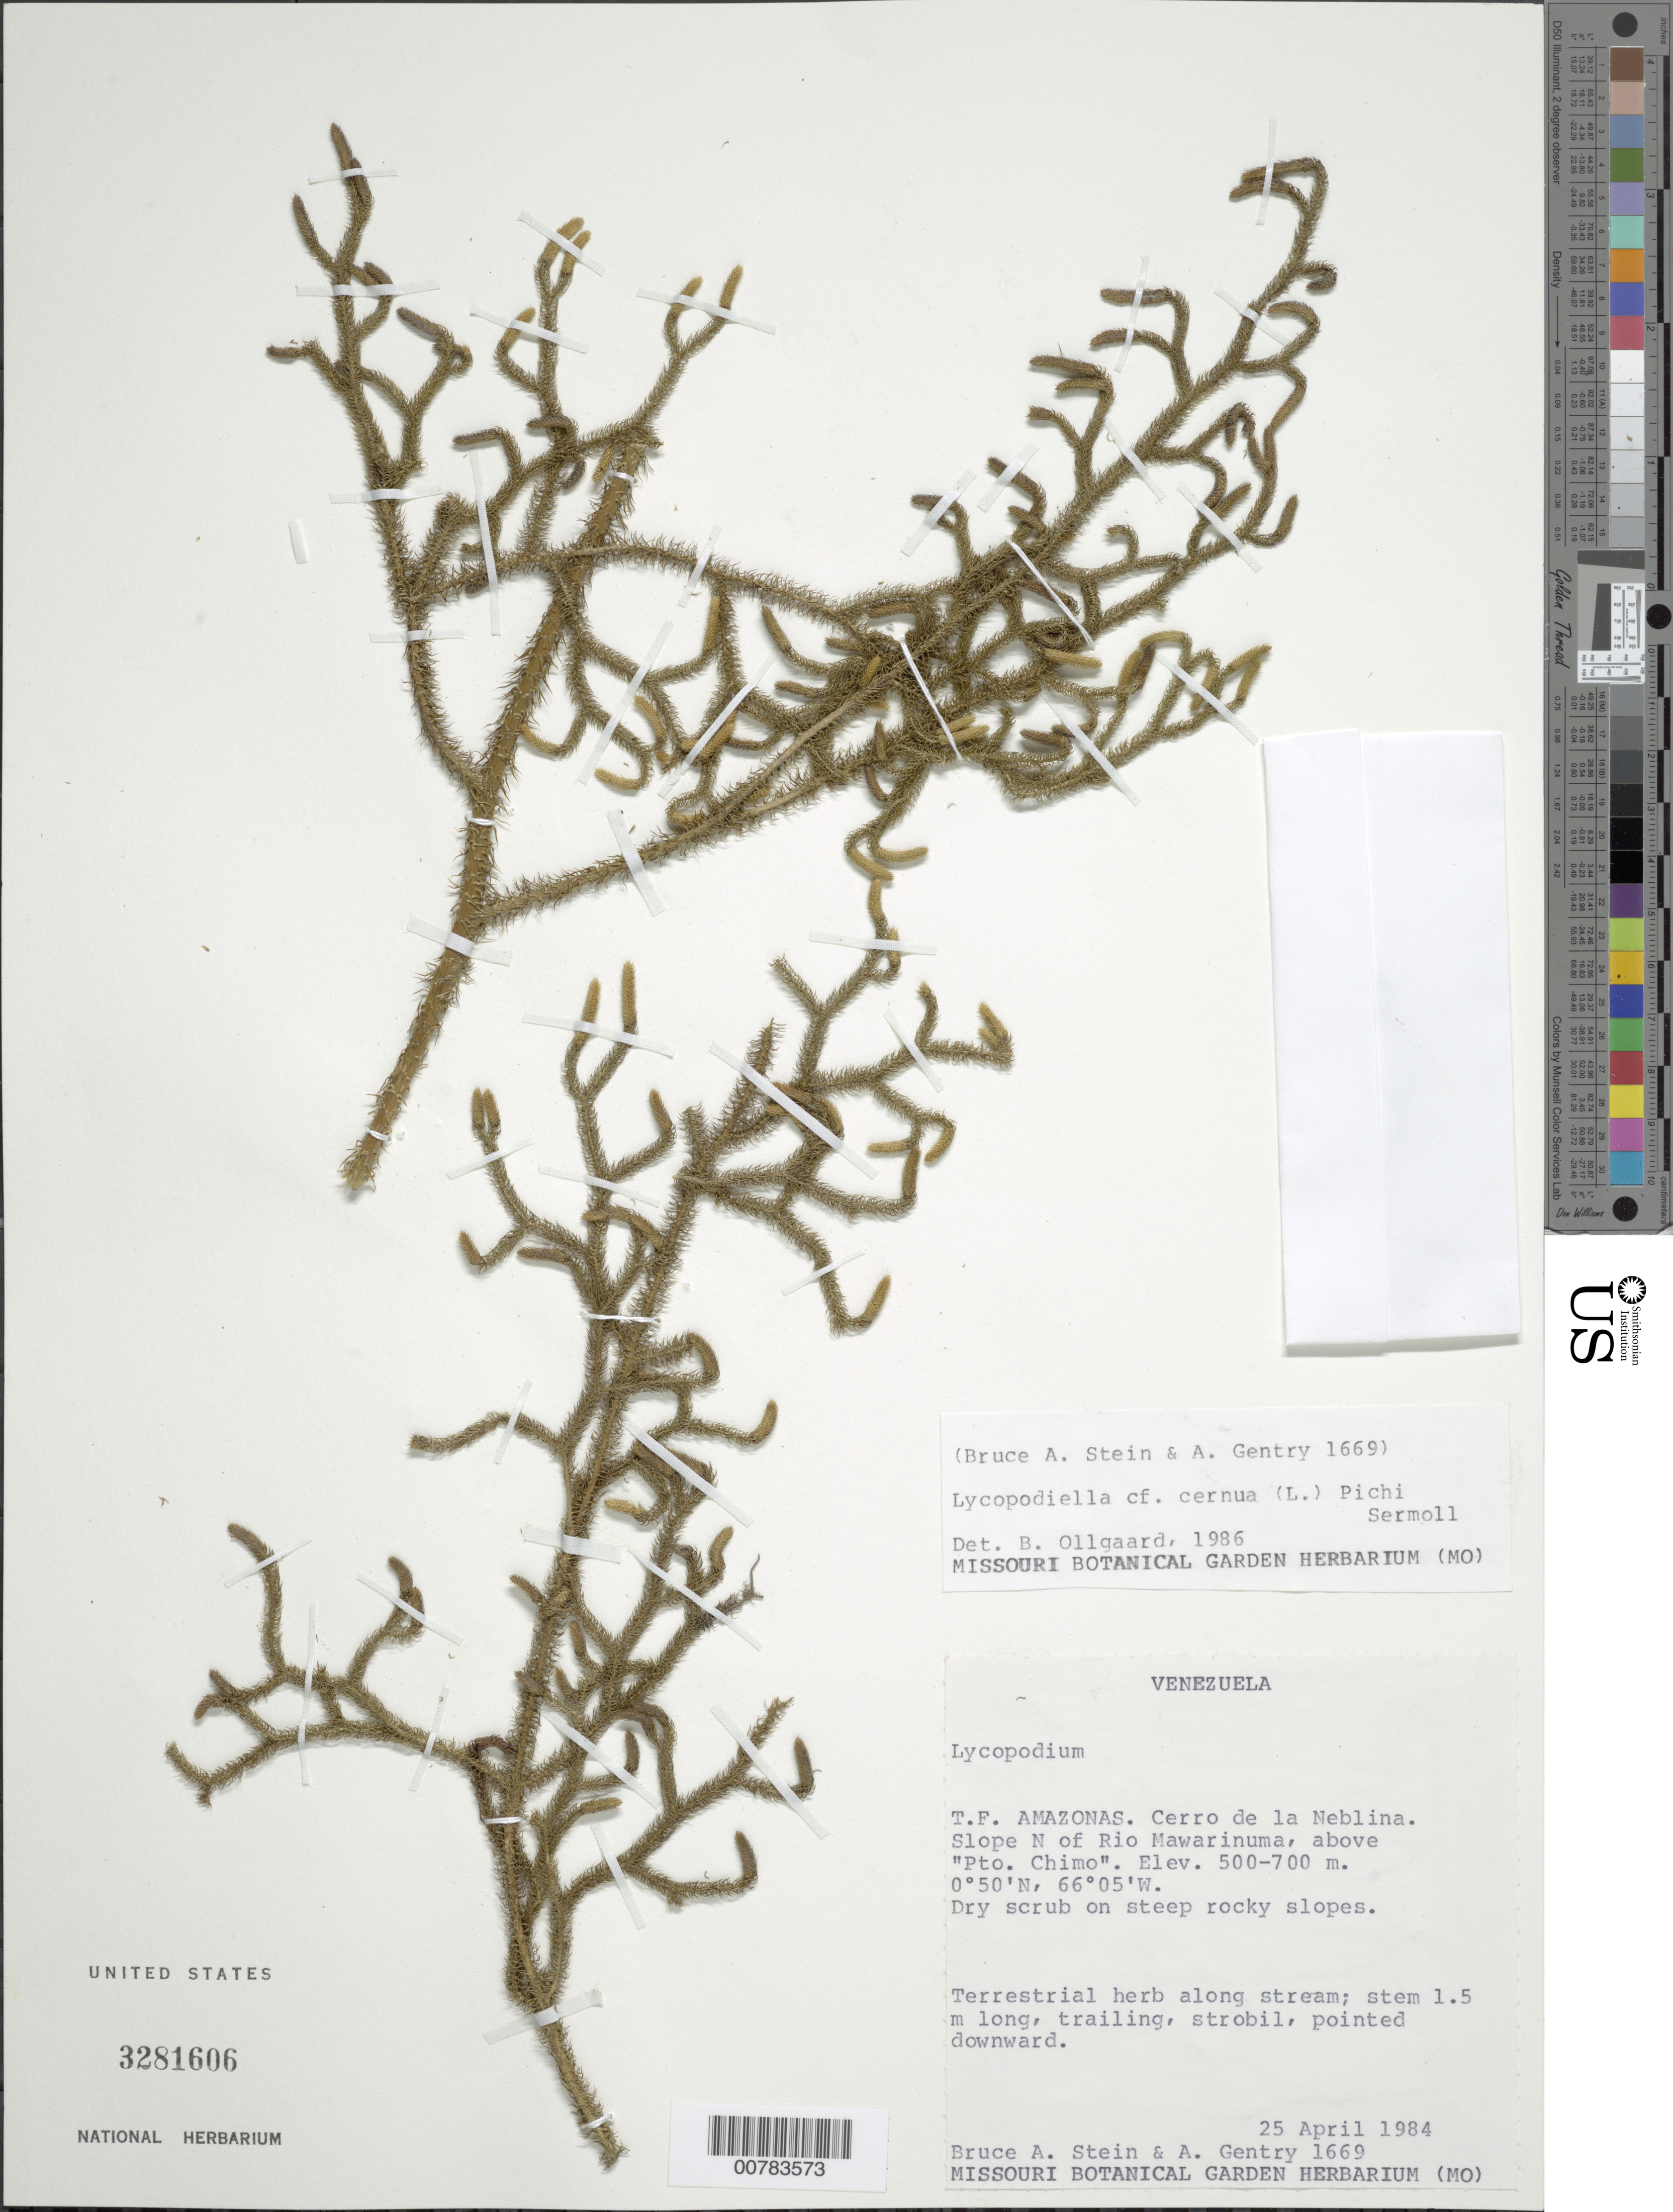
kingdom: Plantae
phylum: Tracheophyta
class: Lycopodiopsida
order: Lycopodiales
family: Lycopodiaceae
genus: Palhinhaea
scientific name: Palhinhaea cernua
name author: (L.) Vasc. & Franco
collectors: B. A. Stein & A. H. Gentry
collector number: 1669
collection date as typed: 25-Apr-84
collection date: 1984-04-25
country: Venezuela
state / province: Amazonas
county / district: Río Negro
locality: Cerro de la Neblina, slope N of Río Mawarinuma, above Pto. Chimo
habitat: Dry scrub on steep rocky slopes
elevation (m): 500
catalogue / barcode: US 3281610